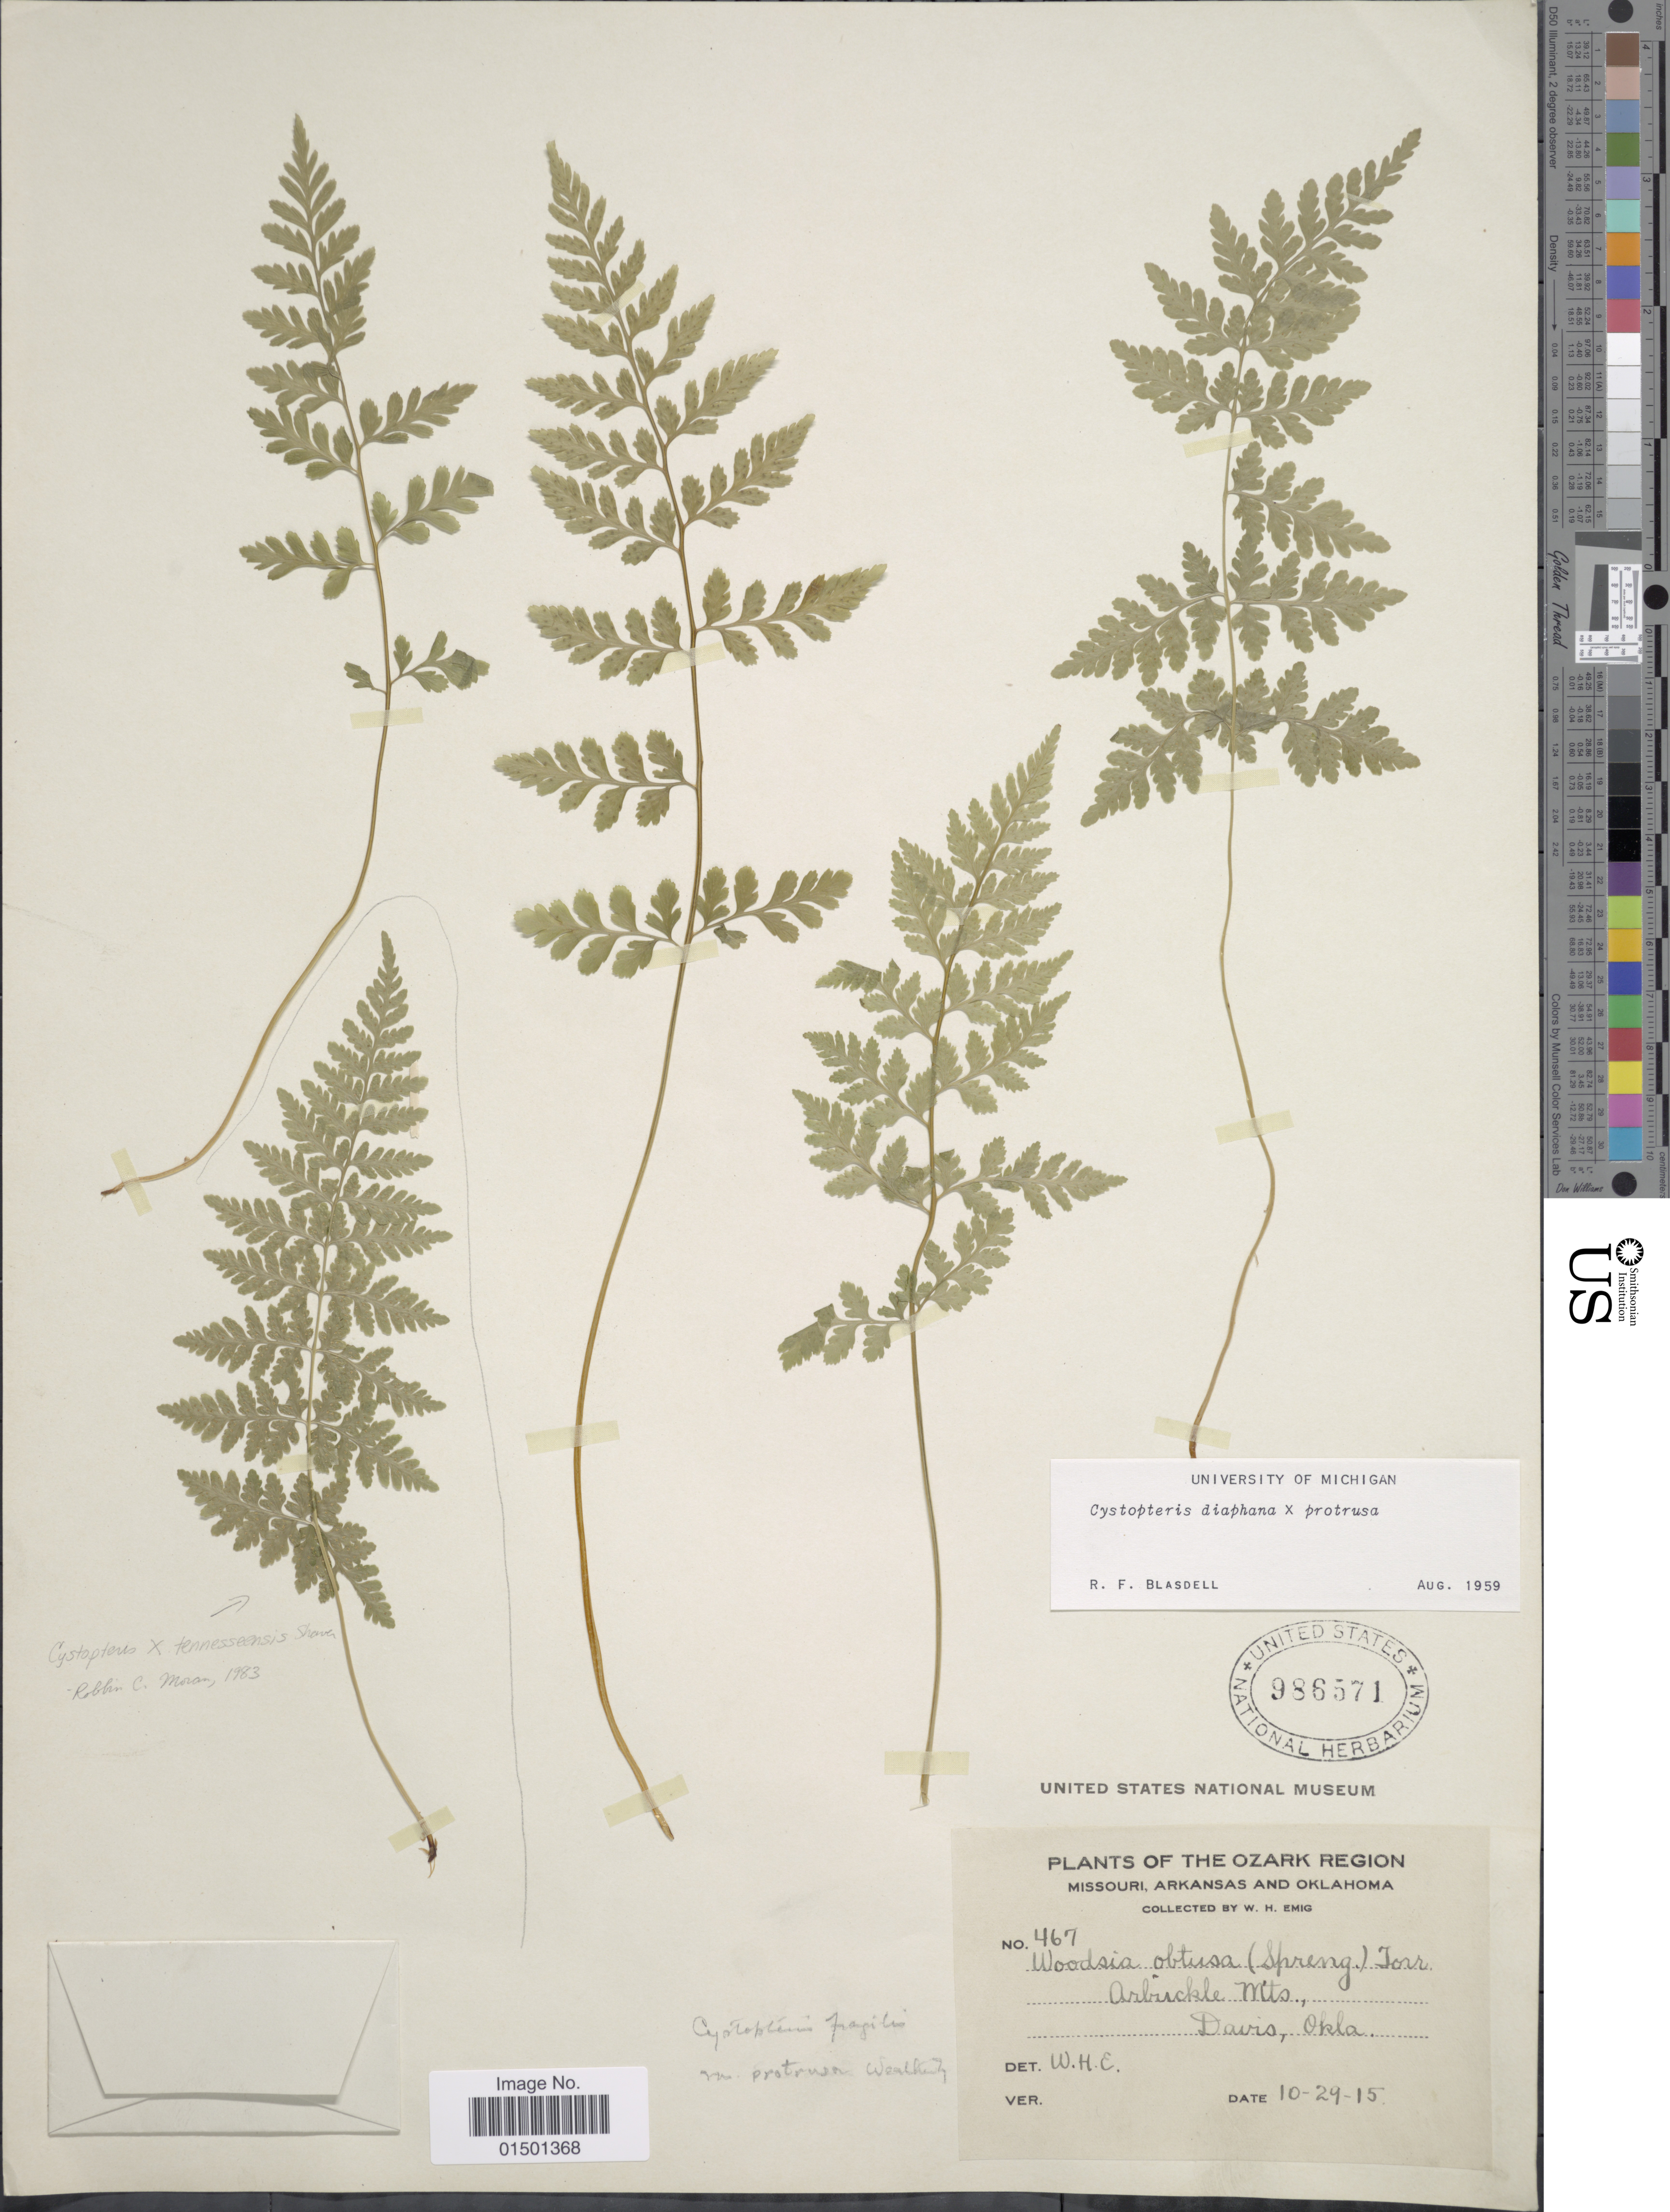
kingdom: Plantae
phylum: Tracheophyta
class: Polypodiopsida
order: Polypodiales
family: Cystopteridaceae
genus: Cystopteris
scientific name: Cystopteris diaphana x C. protrusa (Weath.) Blasdell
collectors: W. H. Emig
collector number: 467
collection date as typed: Transcribed d/m/y: 29/10/15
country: United States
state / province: Oklahoma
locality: Ozark Region, Arbuckle Mts., Davis.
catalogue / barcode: US 986571